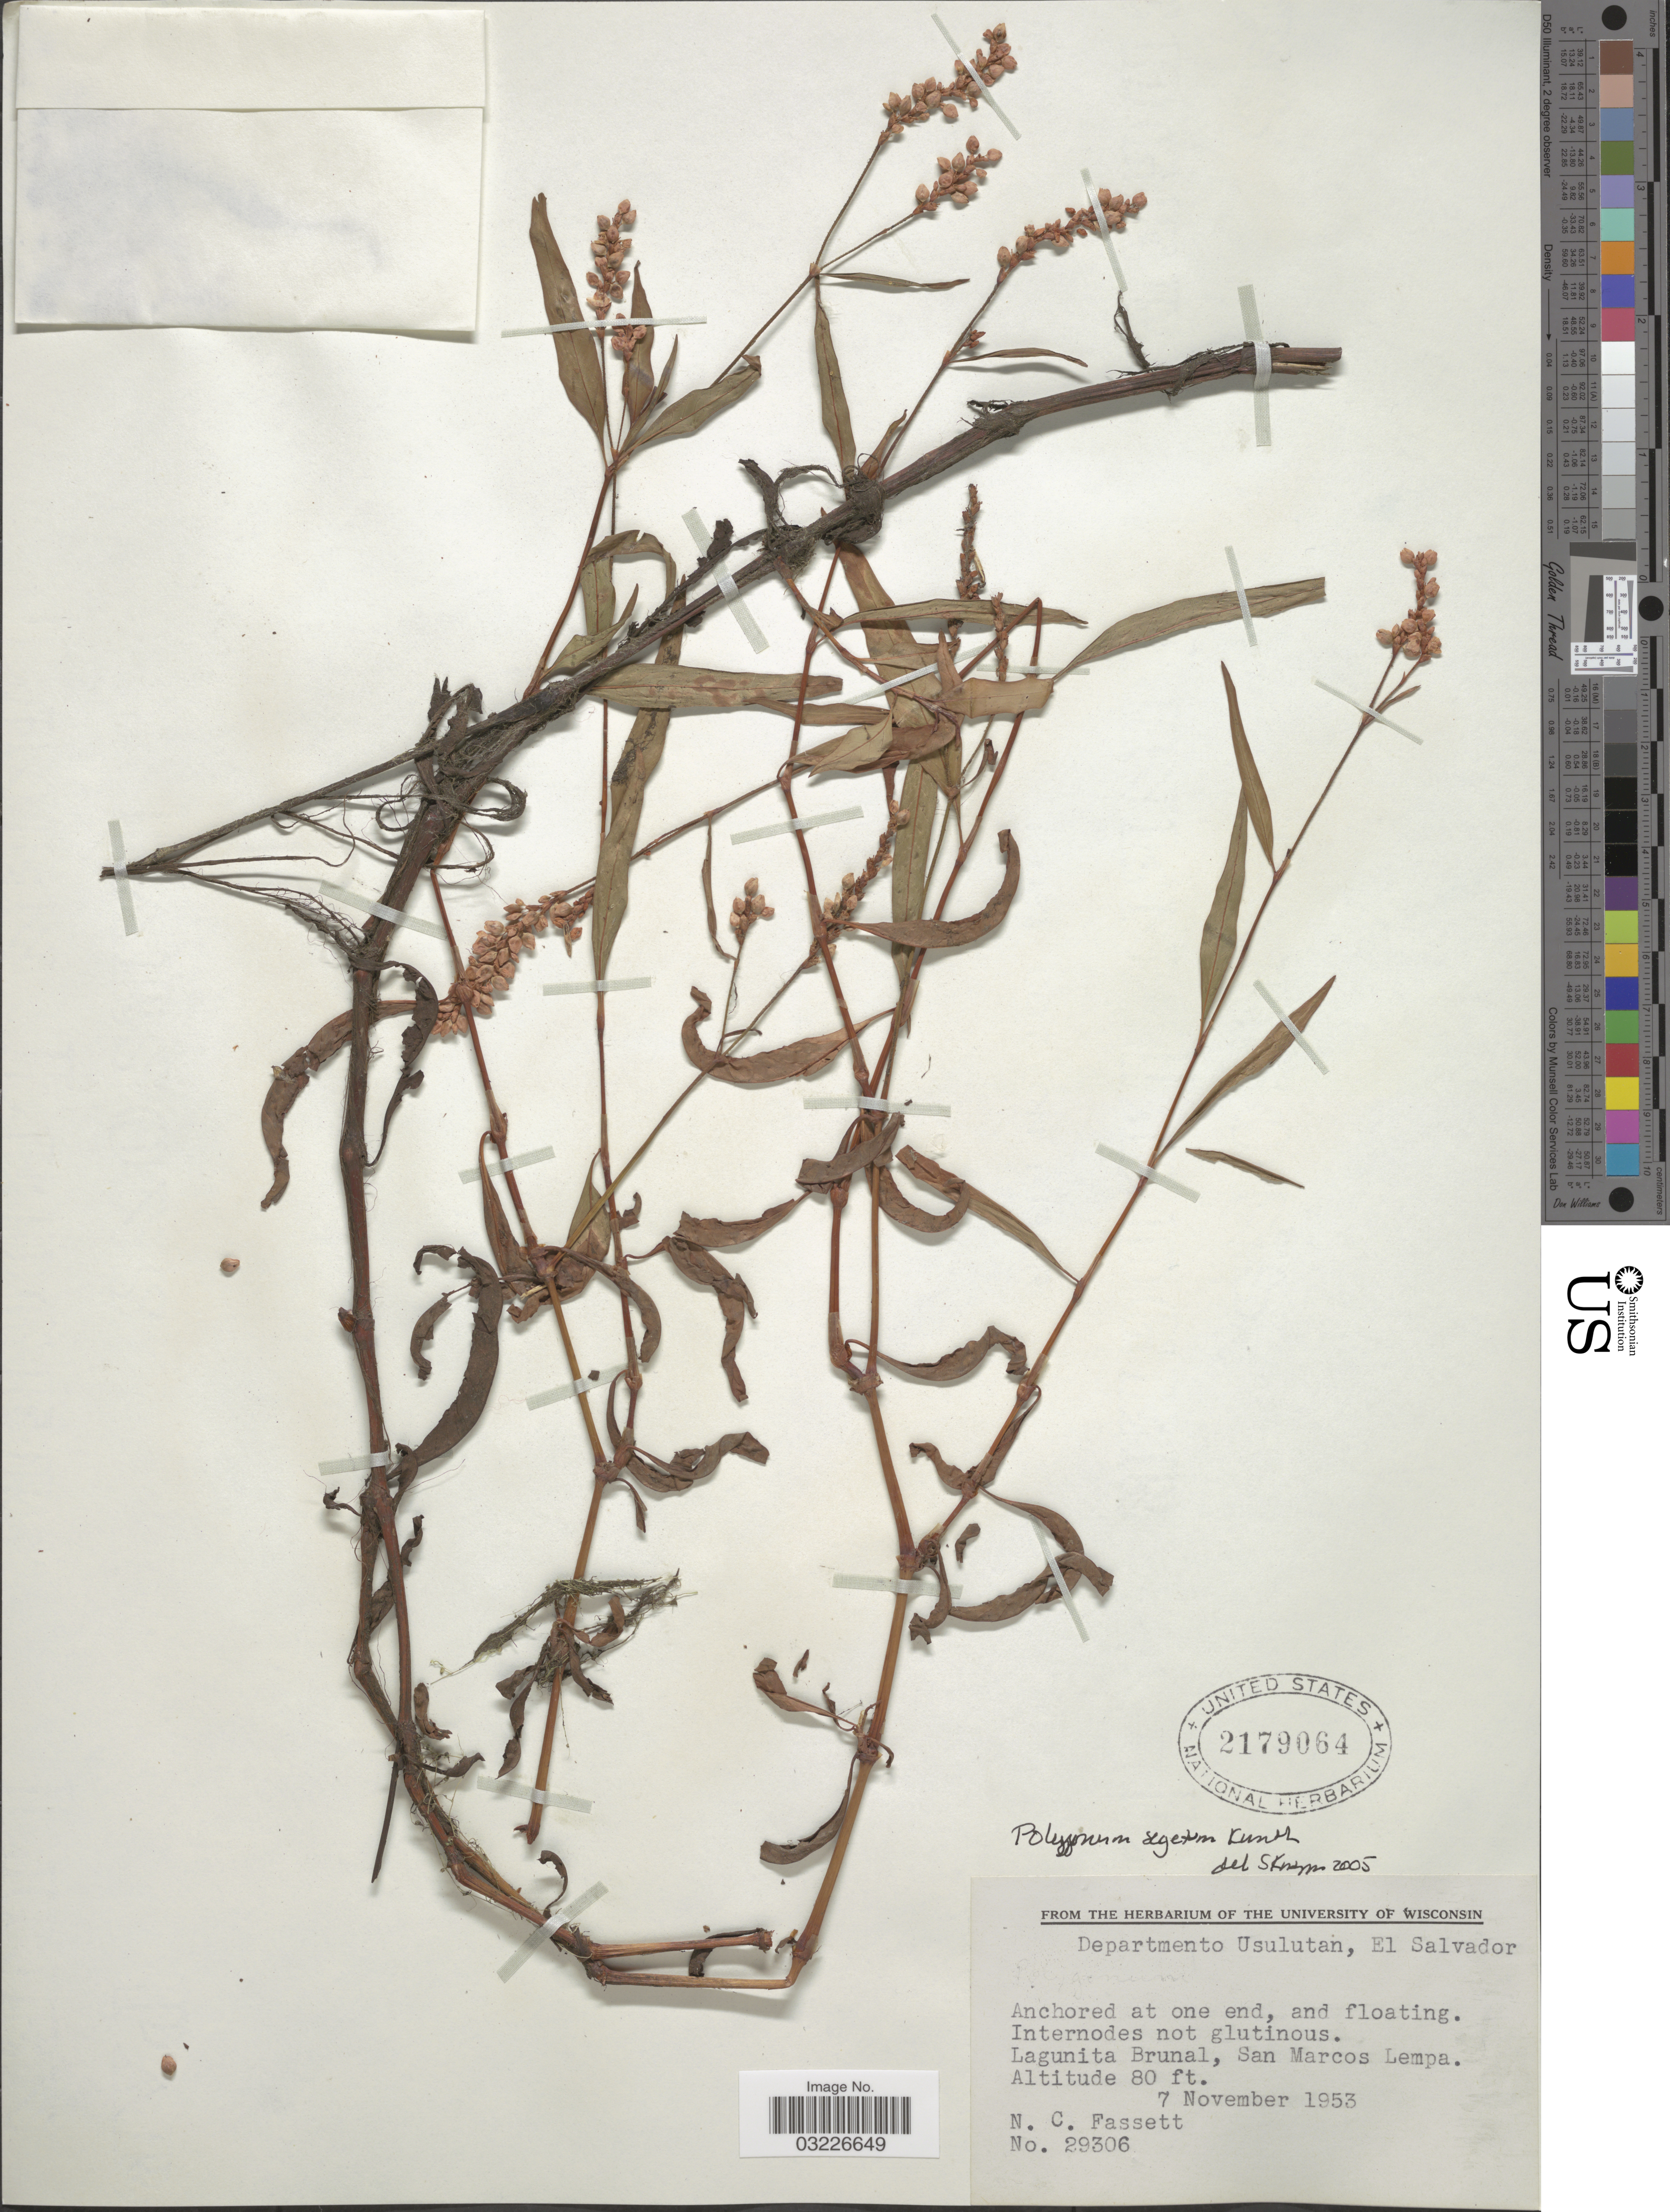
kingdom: Plantae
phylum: Tracheophyta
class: Magnoliopsida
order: Caryophyllales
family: Polygonaceae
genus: Polygonum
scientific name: Polygonum segetum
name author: Kunth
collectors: N. C. Fassett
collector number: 29306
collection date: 1953-11-07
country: El Salvador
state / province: Usulután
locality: Departmento Usulutan. Lagunita Brunal, San Marcos Lempa.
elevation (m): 24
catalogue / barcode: US 2179064